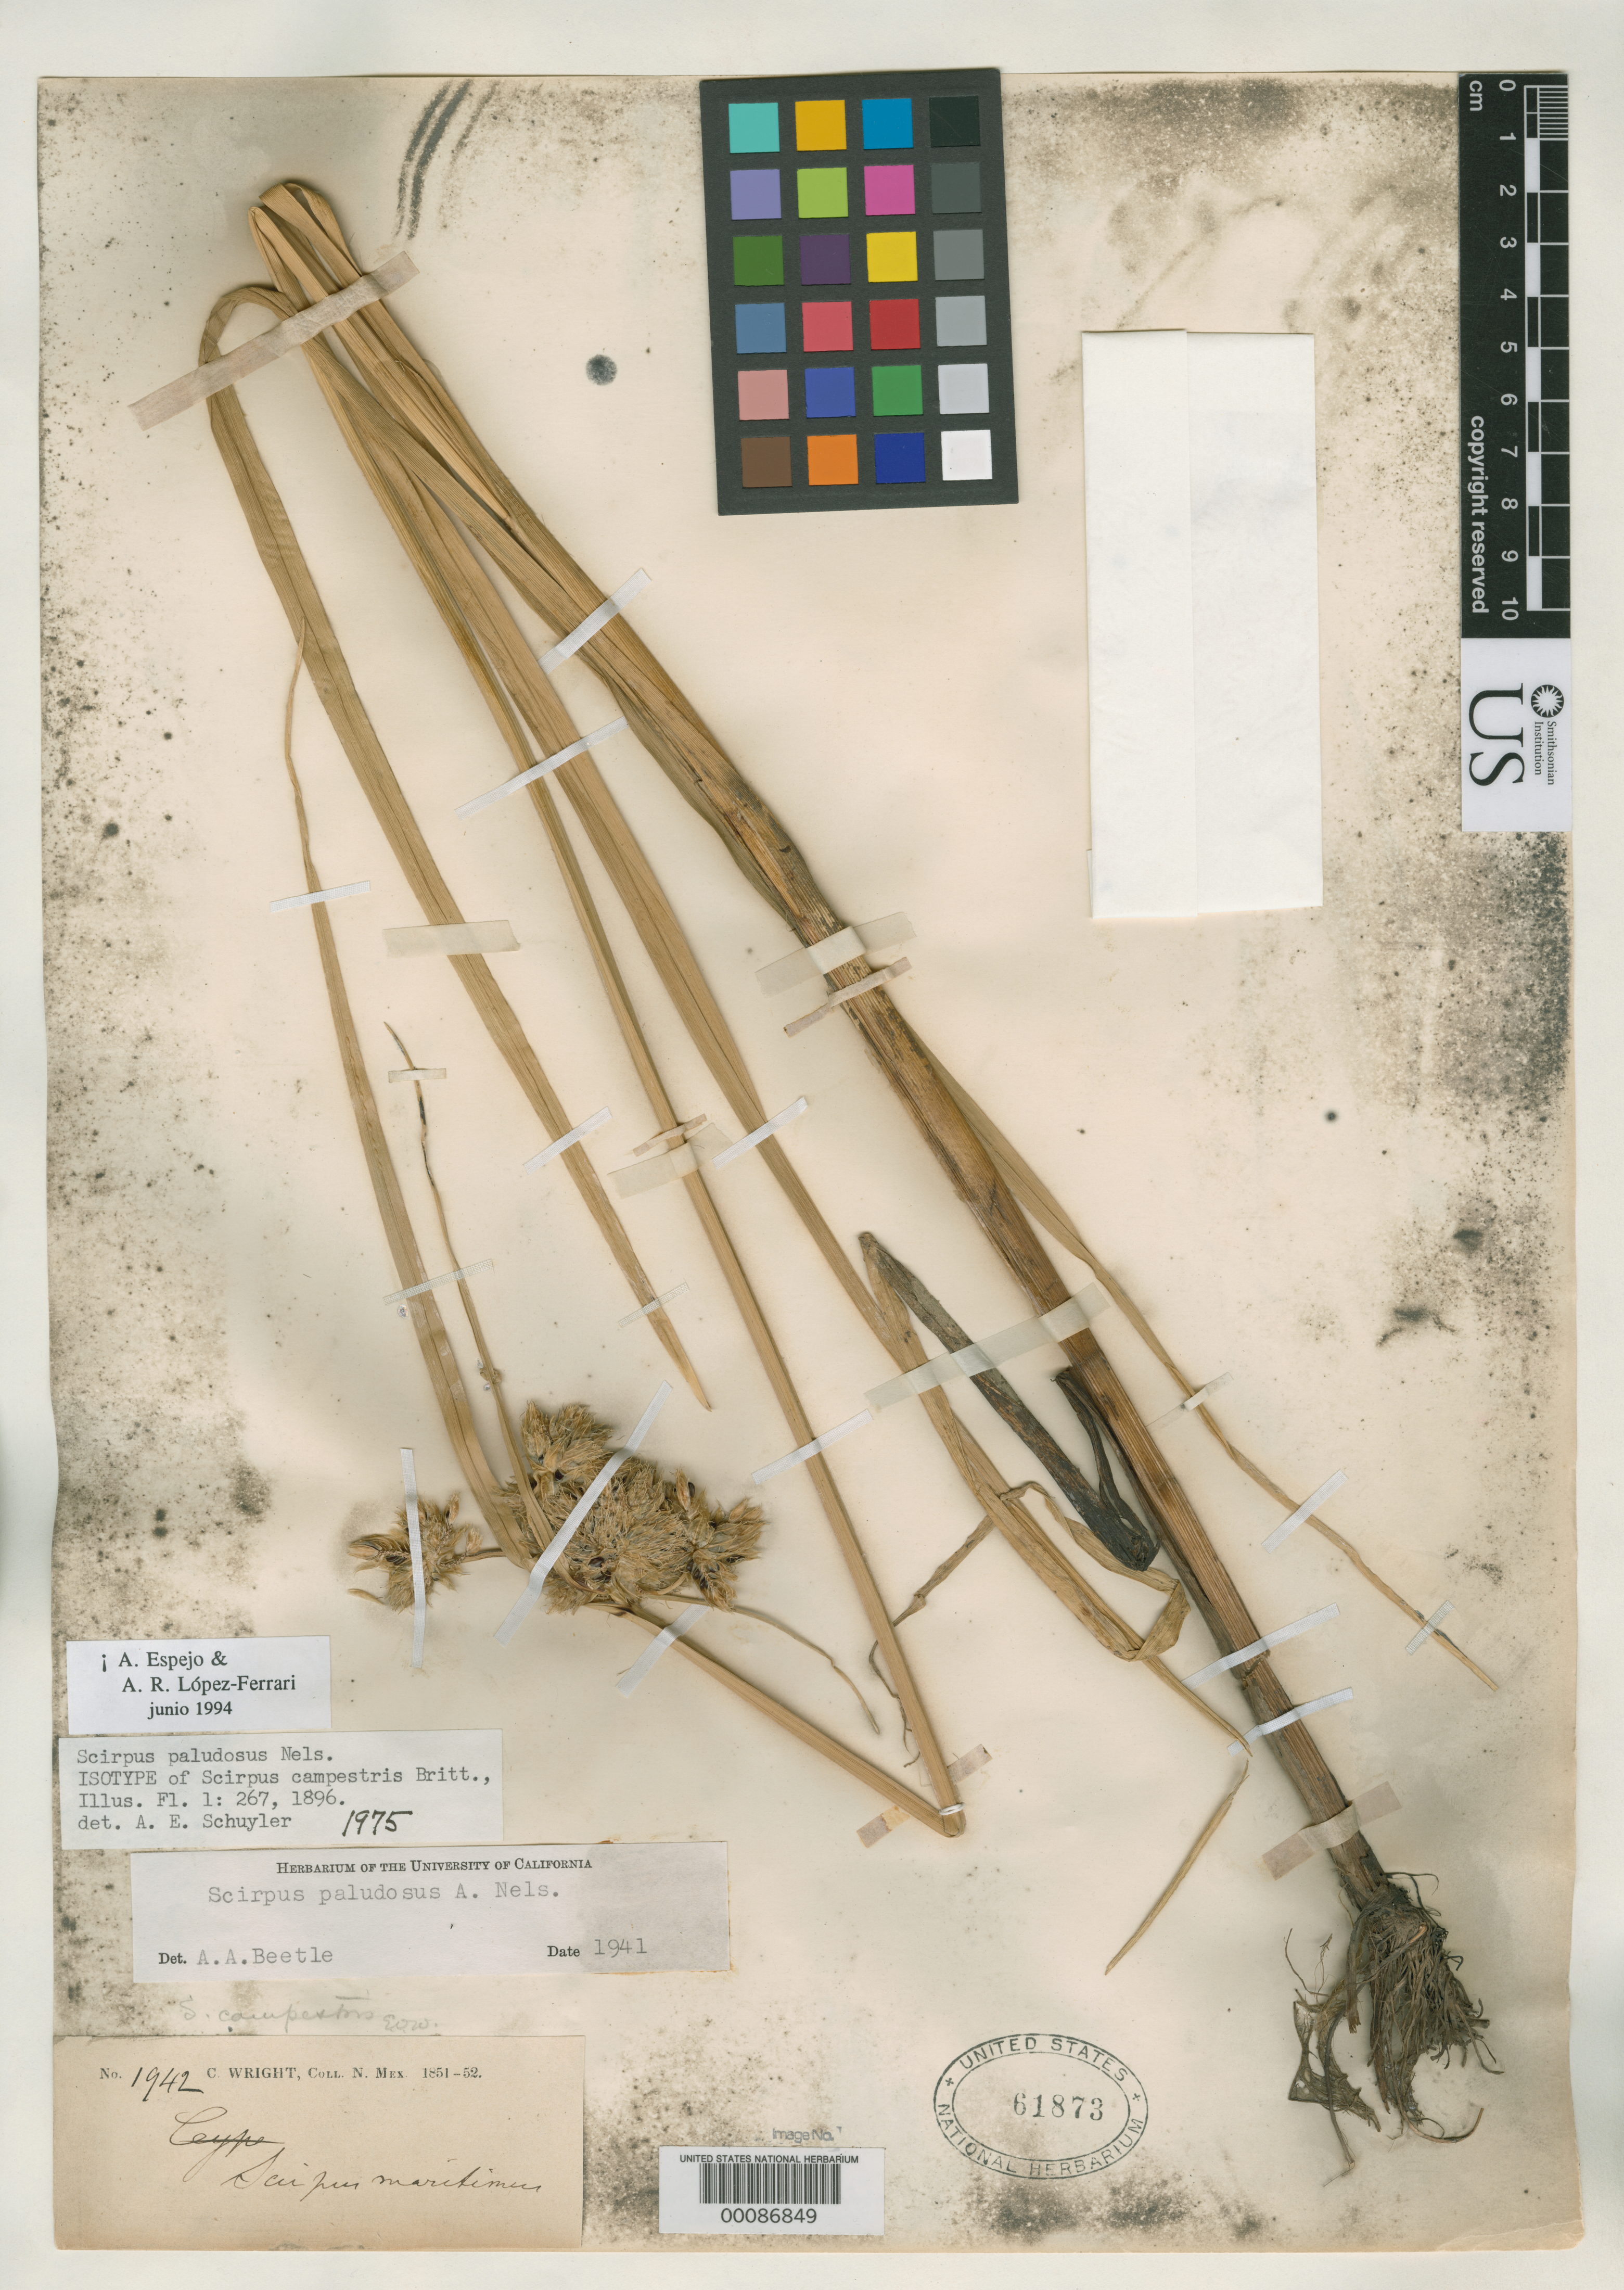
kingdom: Plantae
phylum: Tracheophyta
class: Liliopsida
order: Poales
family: Cyperaceae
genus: Scirpus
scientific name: Scirpus campestris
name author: Britton in Britton & A. Br.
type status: Isotype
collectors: C. Wright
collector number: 1942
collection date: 1851/1852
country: United States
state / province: New Mexico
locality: "N. Mex." [=northern Mexico or New Mexico? either way possibly referring to present-day Arizona or Texas]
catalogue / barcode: US 61873